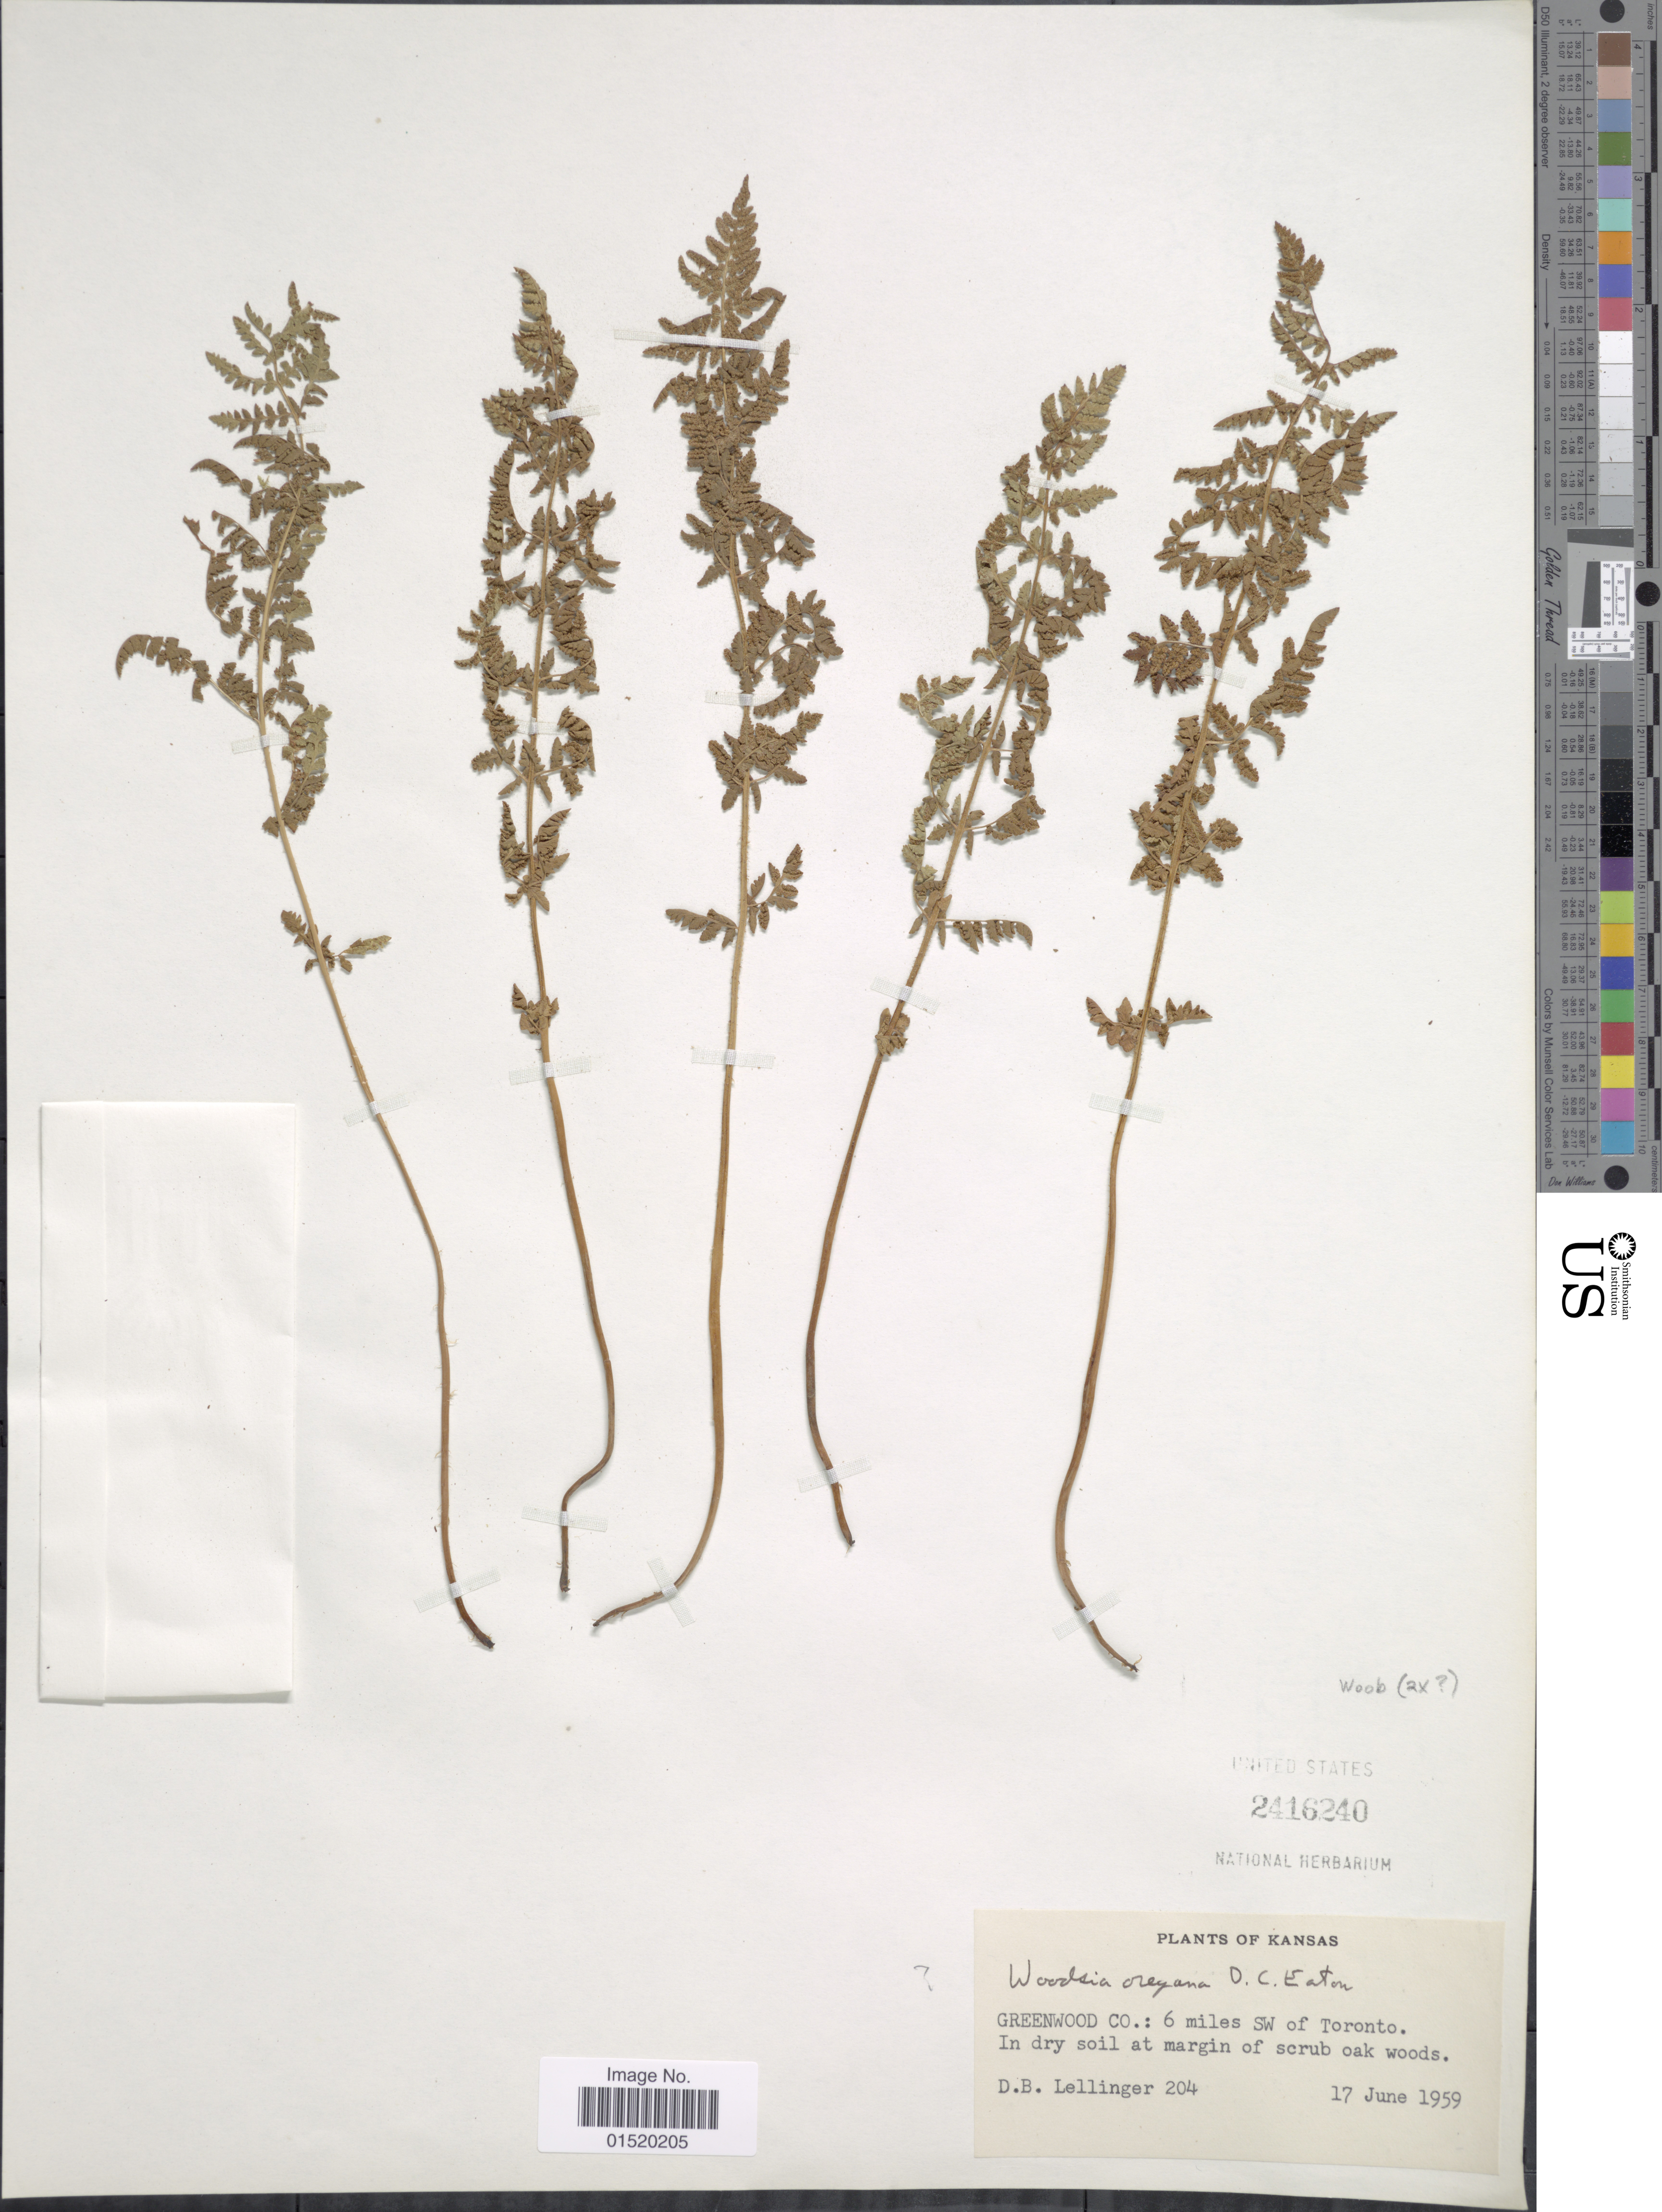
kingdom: Plantae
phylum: Tracheophyta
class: Polypodiopsida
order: Polypodiales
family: Woodsiaceae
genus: Woodsia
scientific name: Woodsia obtusa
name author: (Spreng.) Torr.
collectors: D. B. Lellinger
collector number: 204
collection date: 1959-06-17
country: United States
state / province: Kansas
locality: Greenwood Co: 6 miles SW of Toronto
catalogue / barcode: US 2416240